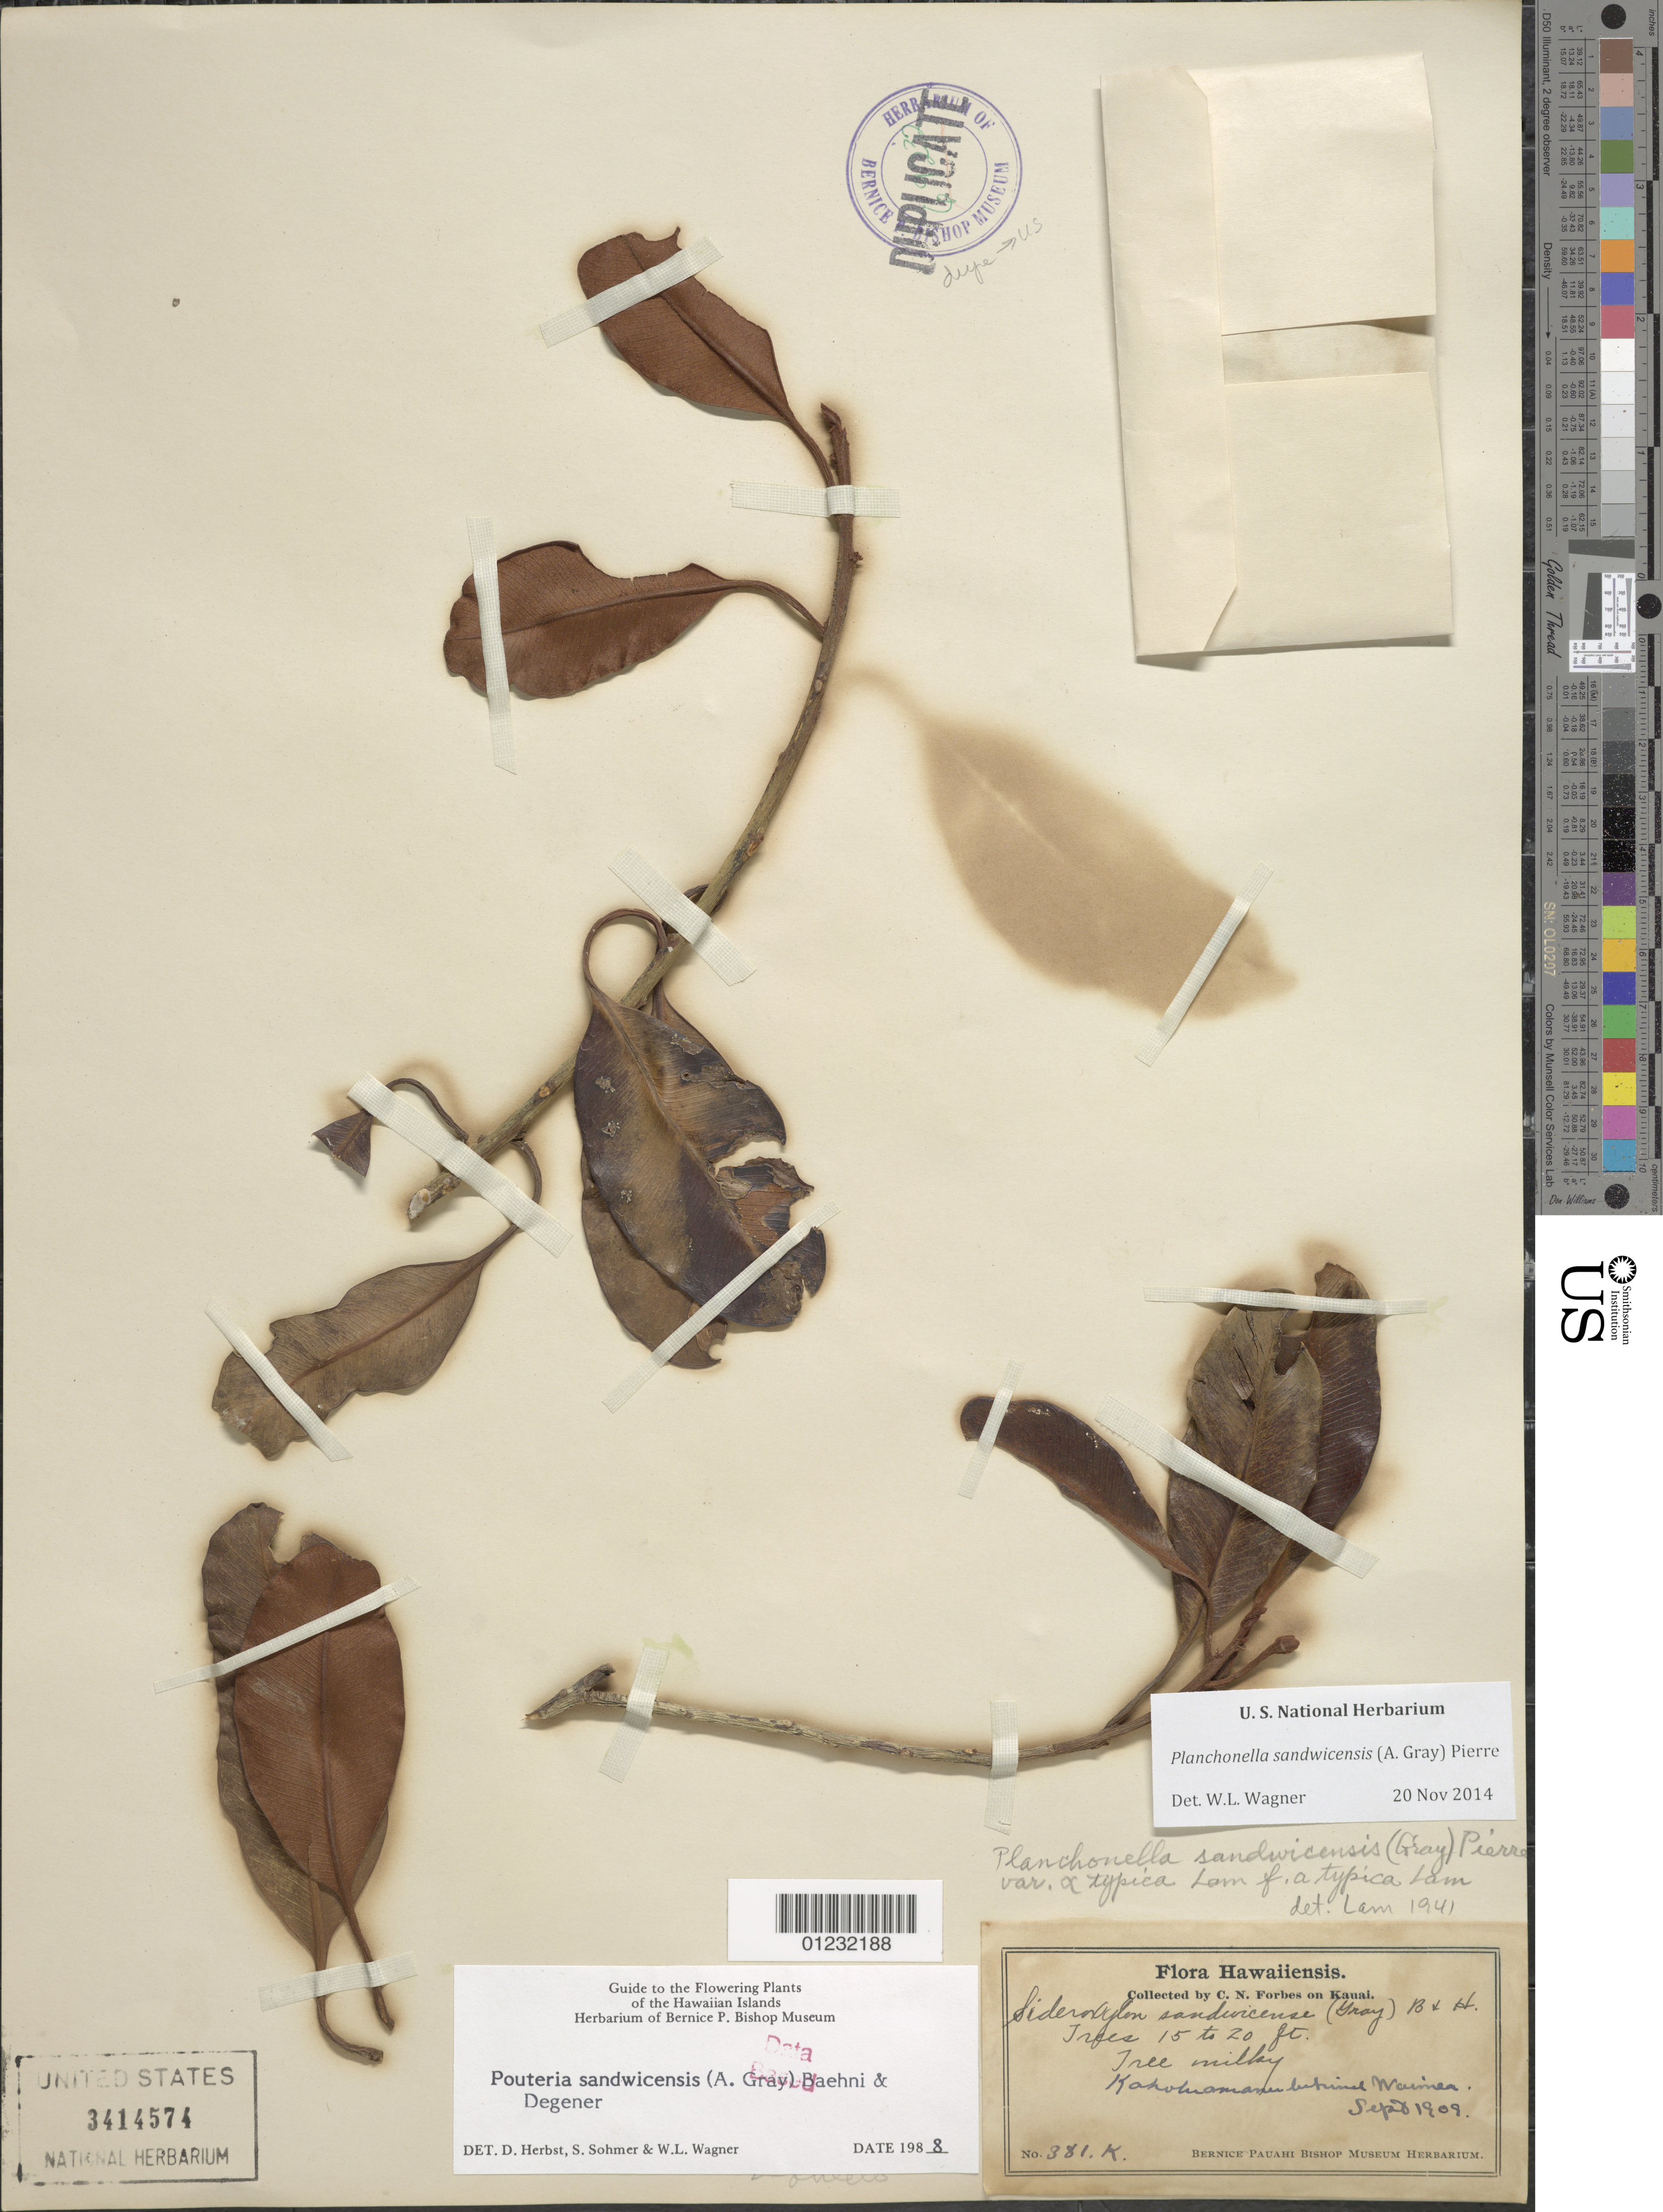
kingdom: Plantae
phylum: Tracheophyta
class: Magnoliopsida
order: Ericales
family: Sapotaceae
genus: Planchonella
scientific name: Planchonella sandwicensis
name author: (A. Gray) Pierre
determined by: Havran, J. C.; et al.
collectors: C. N. Forbes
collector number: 381.K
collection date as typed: Sep 1909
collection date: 1909-09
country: United States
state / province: Hawaii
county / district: Kauai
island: Kaua'i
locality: Kaholuamanu, behind Waimea.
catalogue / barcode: US 3414574